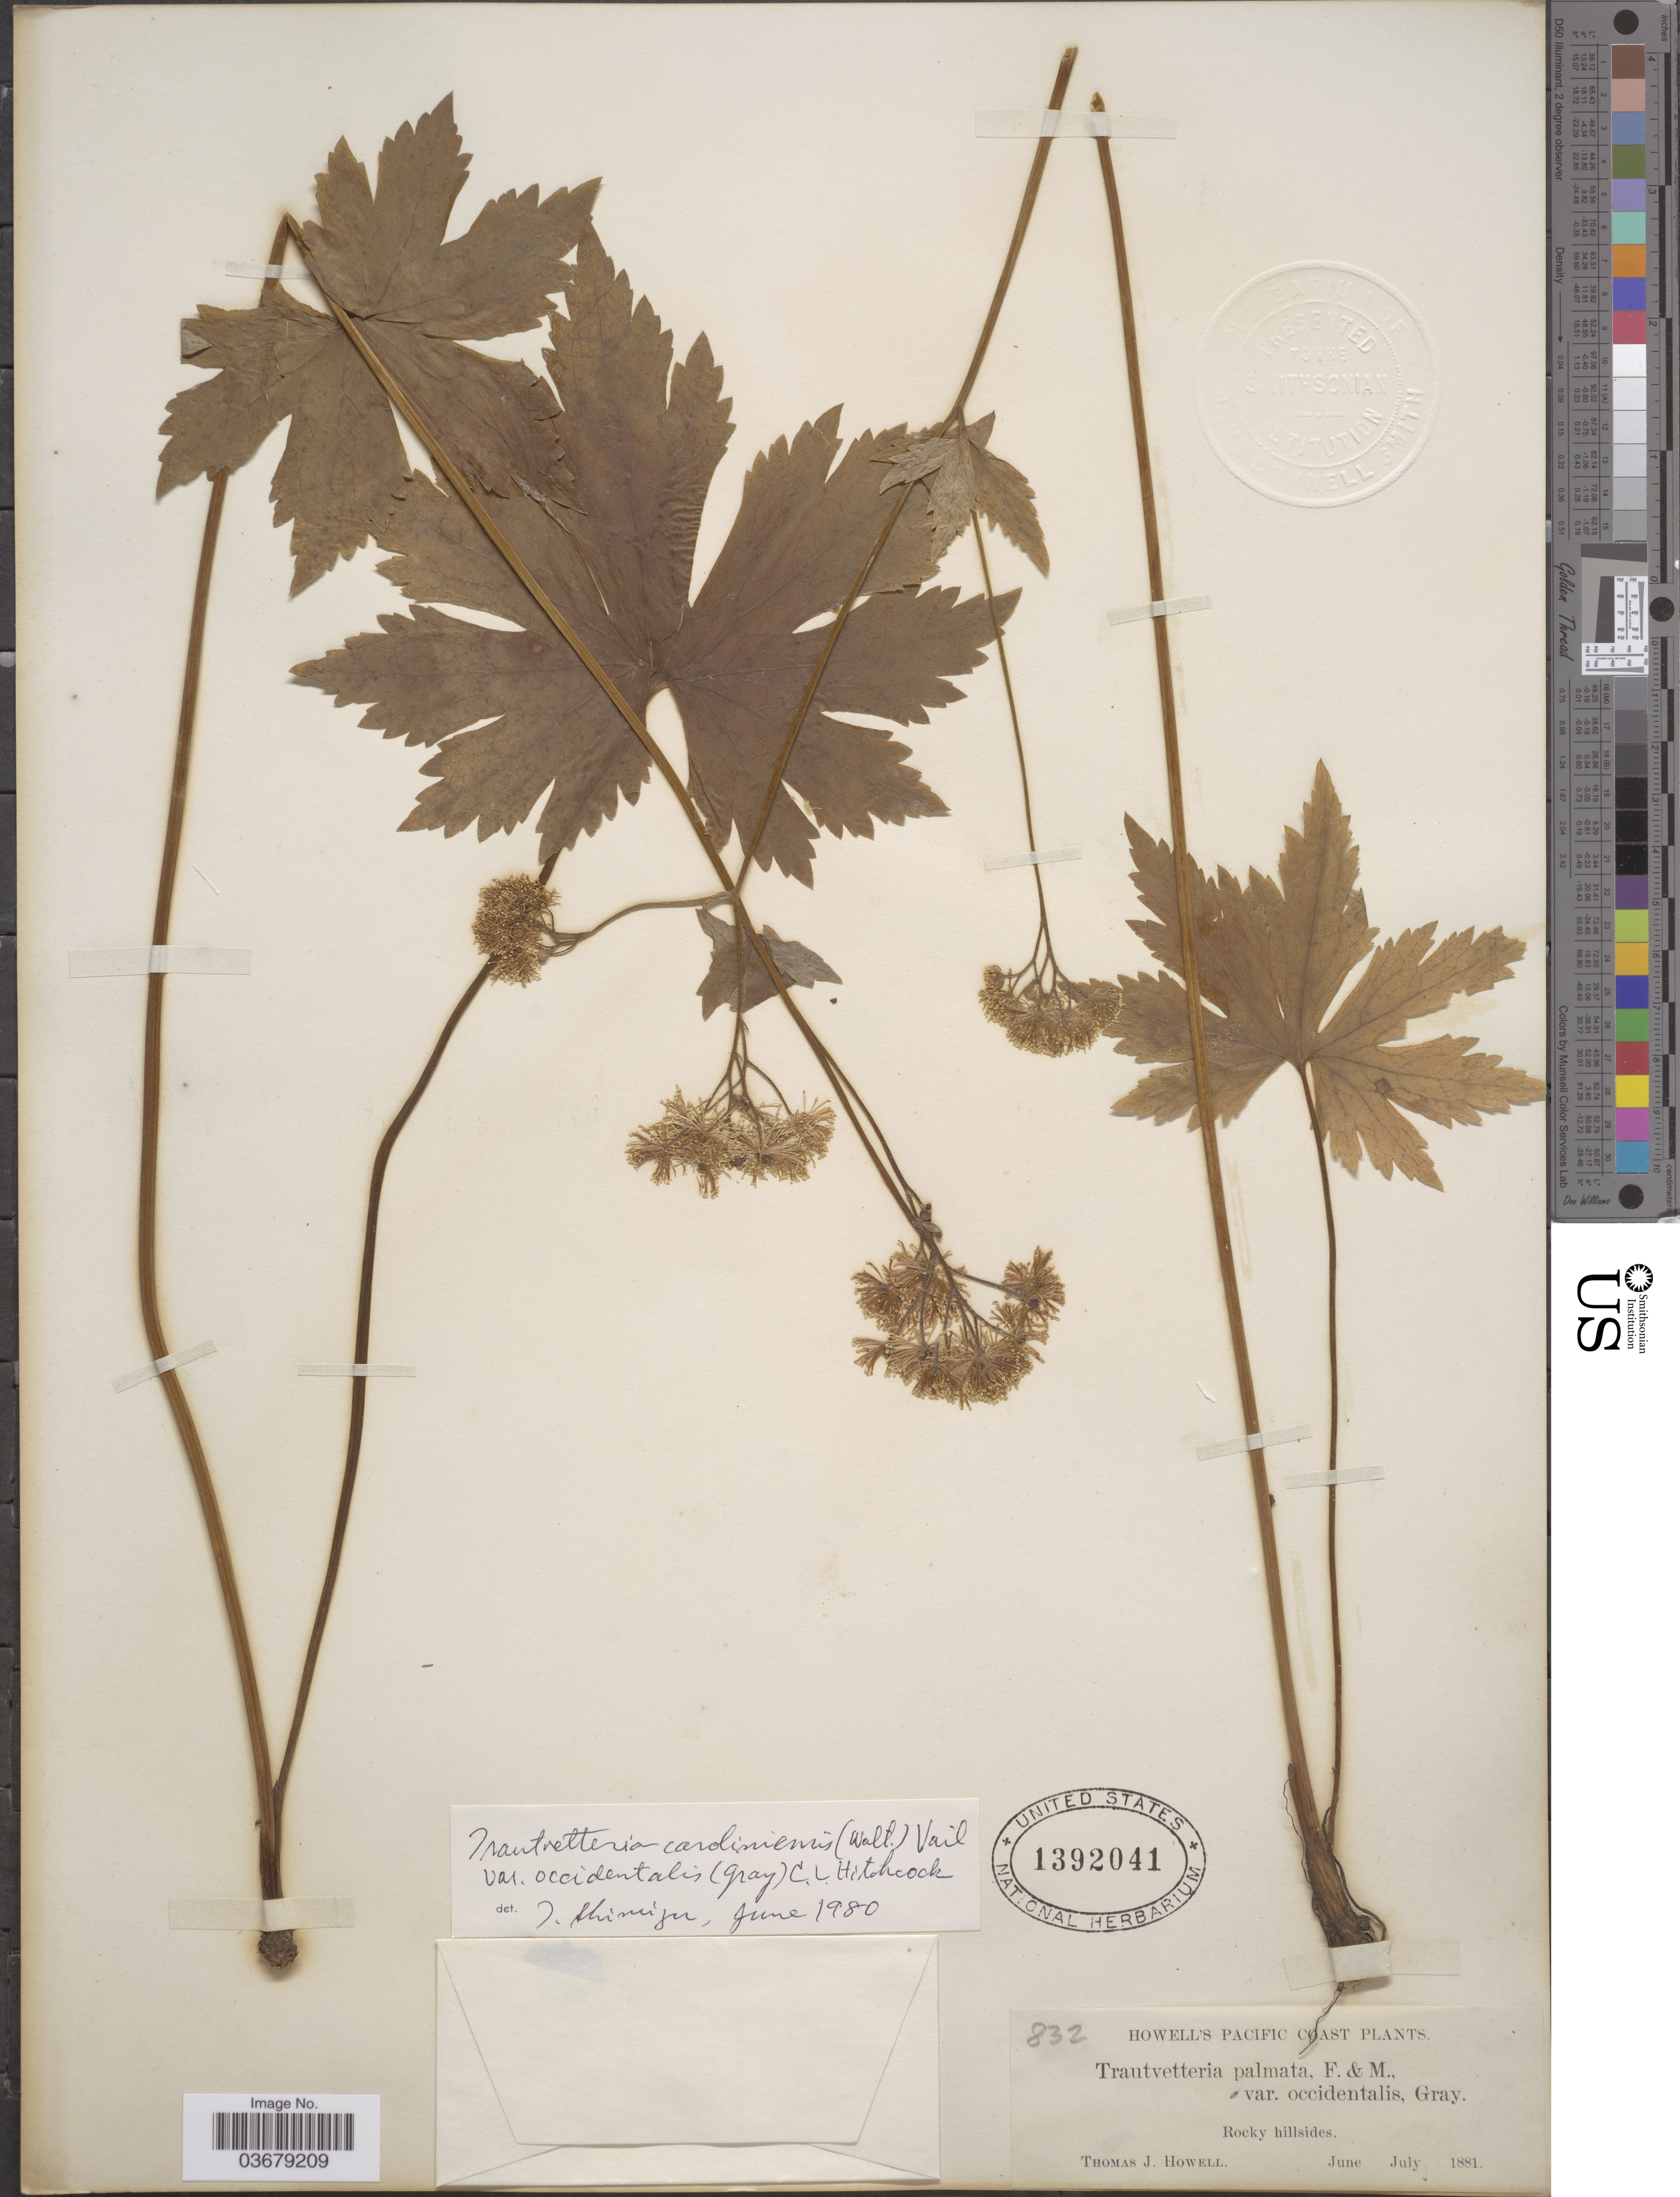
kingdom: Plantae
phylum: Tracheophyta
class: Magnoliopsida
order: Ranunculales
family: Ranunculaceae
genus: Trautvetteria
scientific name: Trautvetteria caroliniensis var. grandis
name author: (Water) Vail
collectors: T. J. Howell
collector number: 832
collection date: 1881-06/1881-07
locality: Pacific Coast. Rocky hillsides.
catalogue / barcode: US 1392041